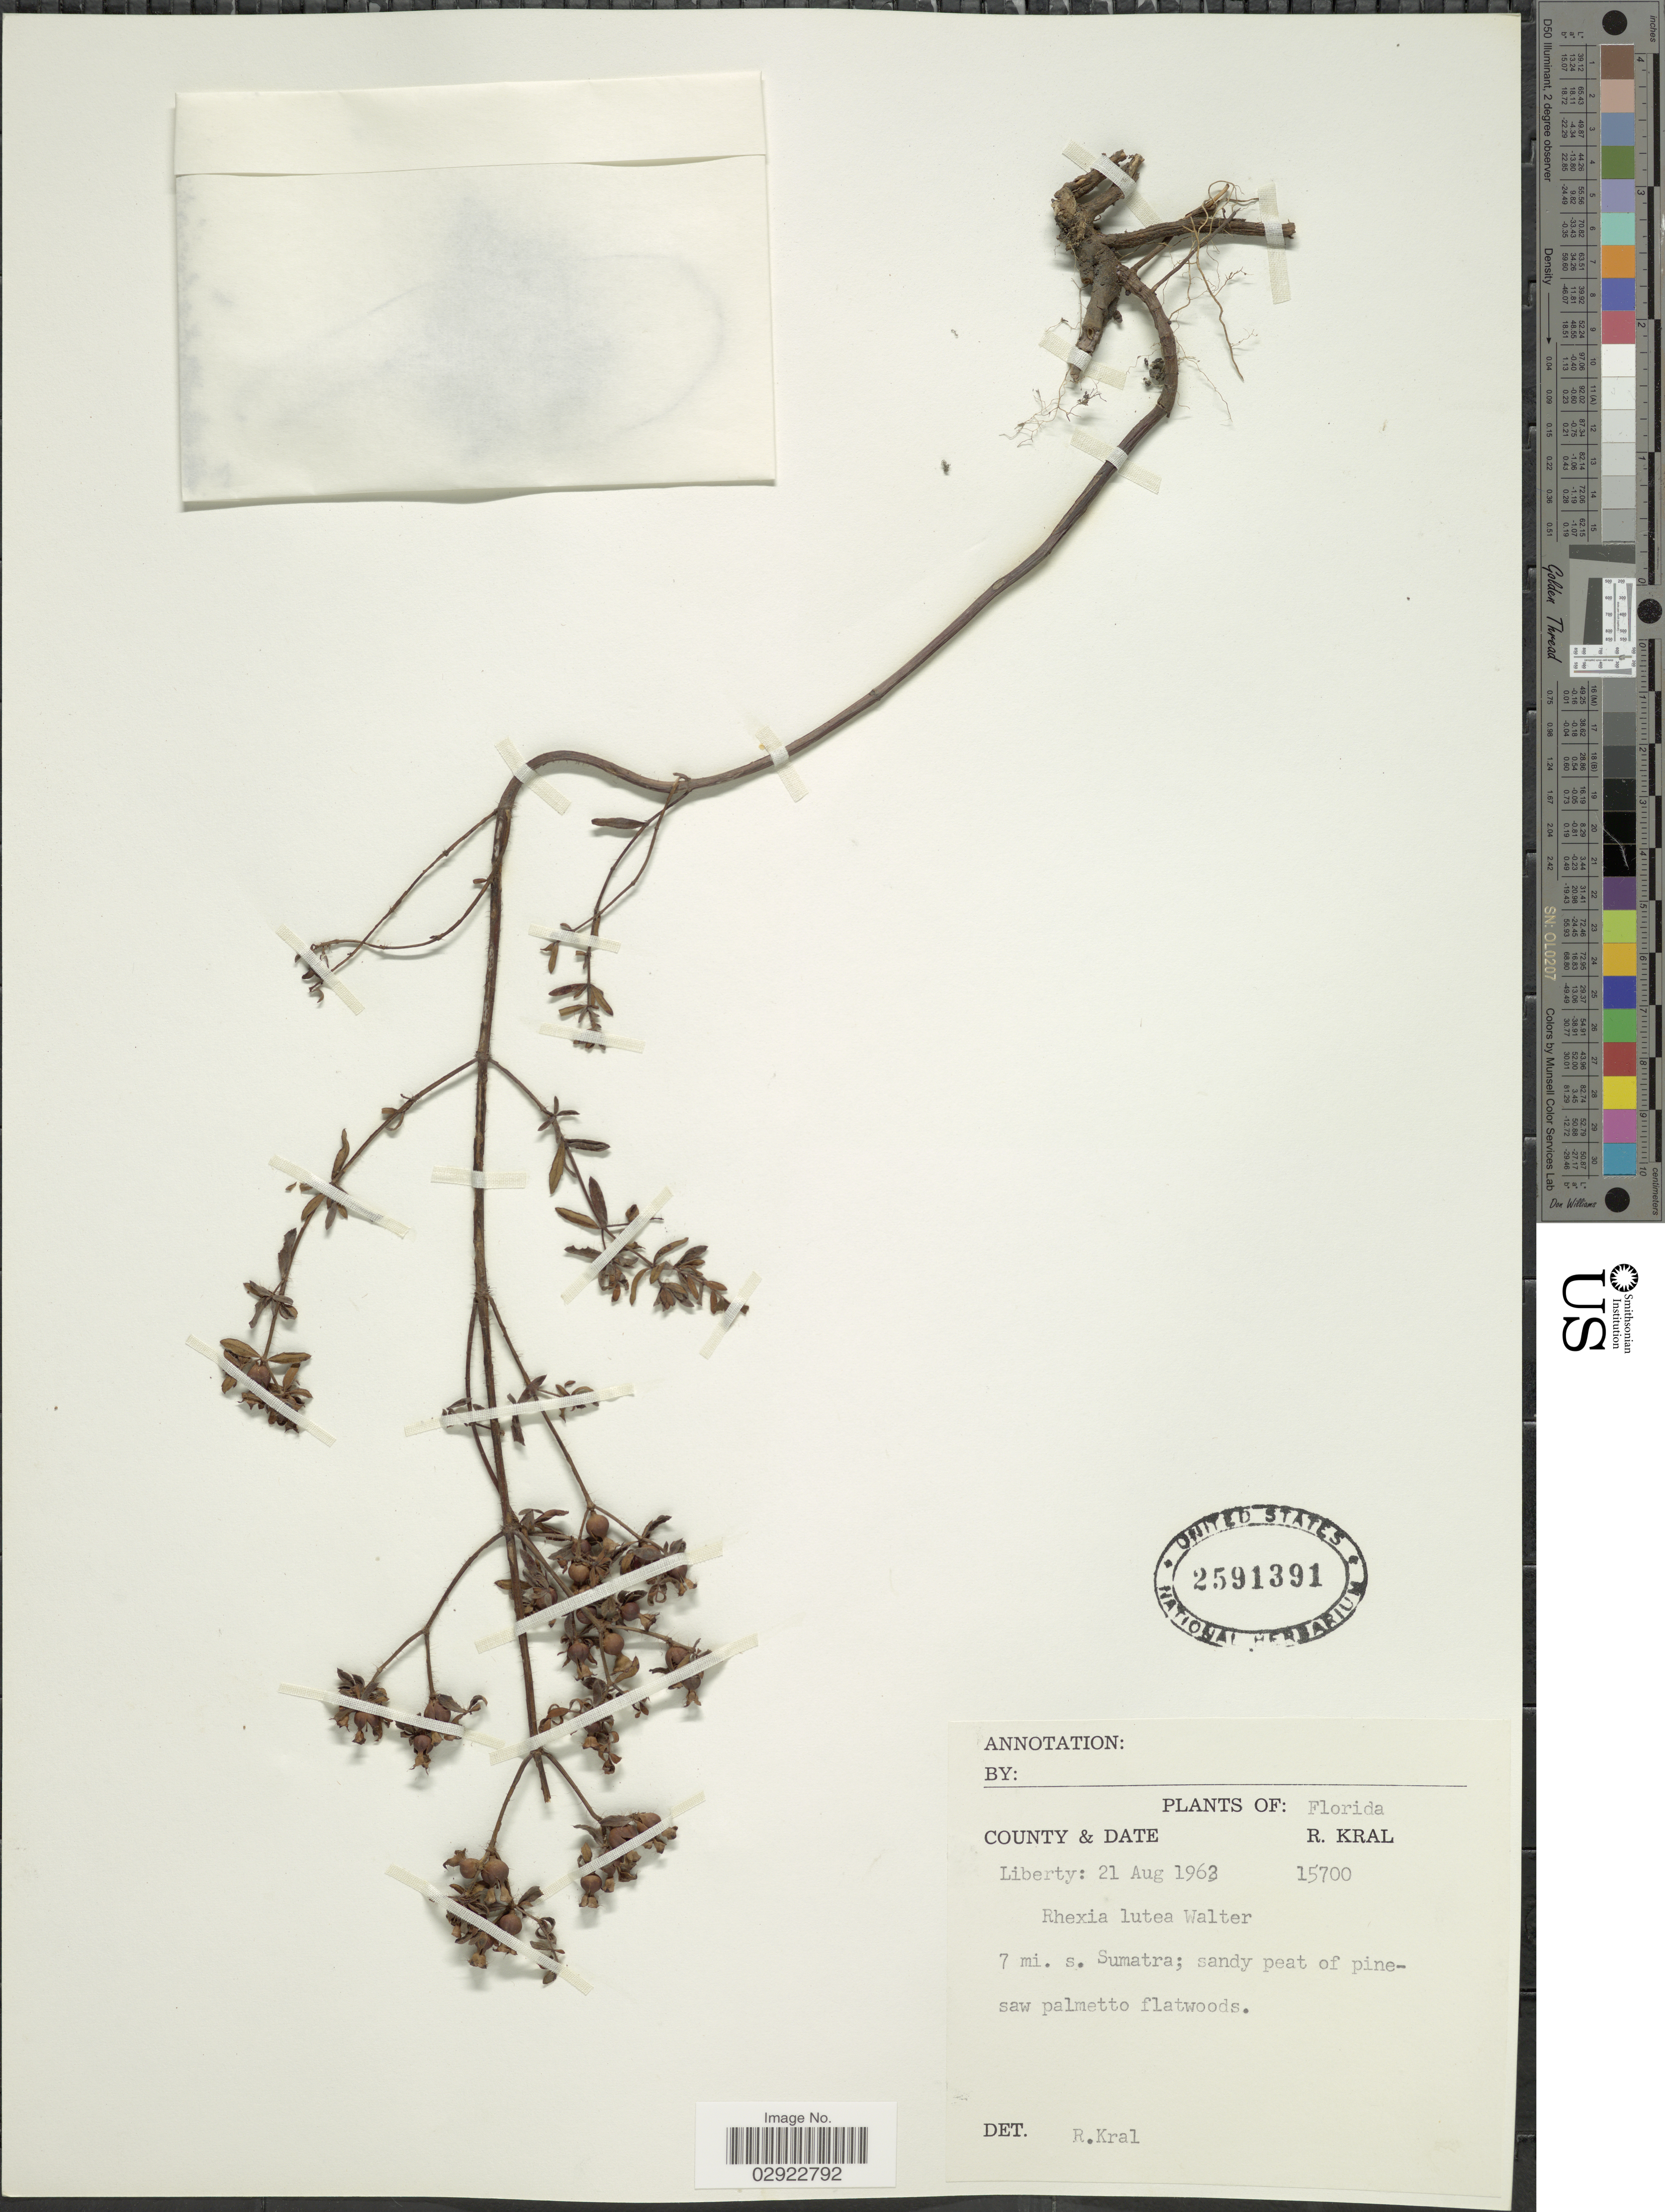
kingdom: Plantae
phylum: Tracheophyta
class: Magnoliopsida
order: Myrtales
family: Melastomataceae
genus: Rhexia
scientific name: Rhexia lutea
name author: Walter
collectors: R. Kral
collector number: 15700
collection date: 1963-08-21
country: United States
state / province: Florida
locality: Liberty. 7 mi. s. Sumatra.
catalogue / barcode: US 2591391